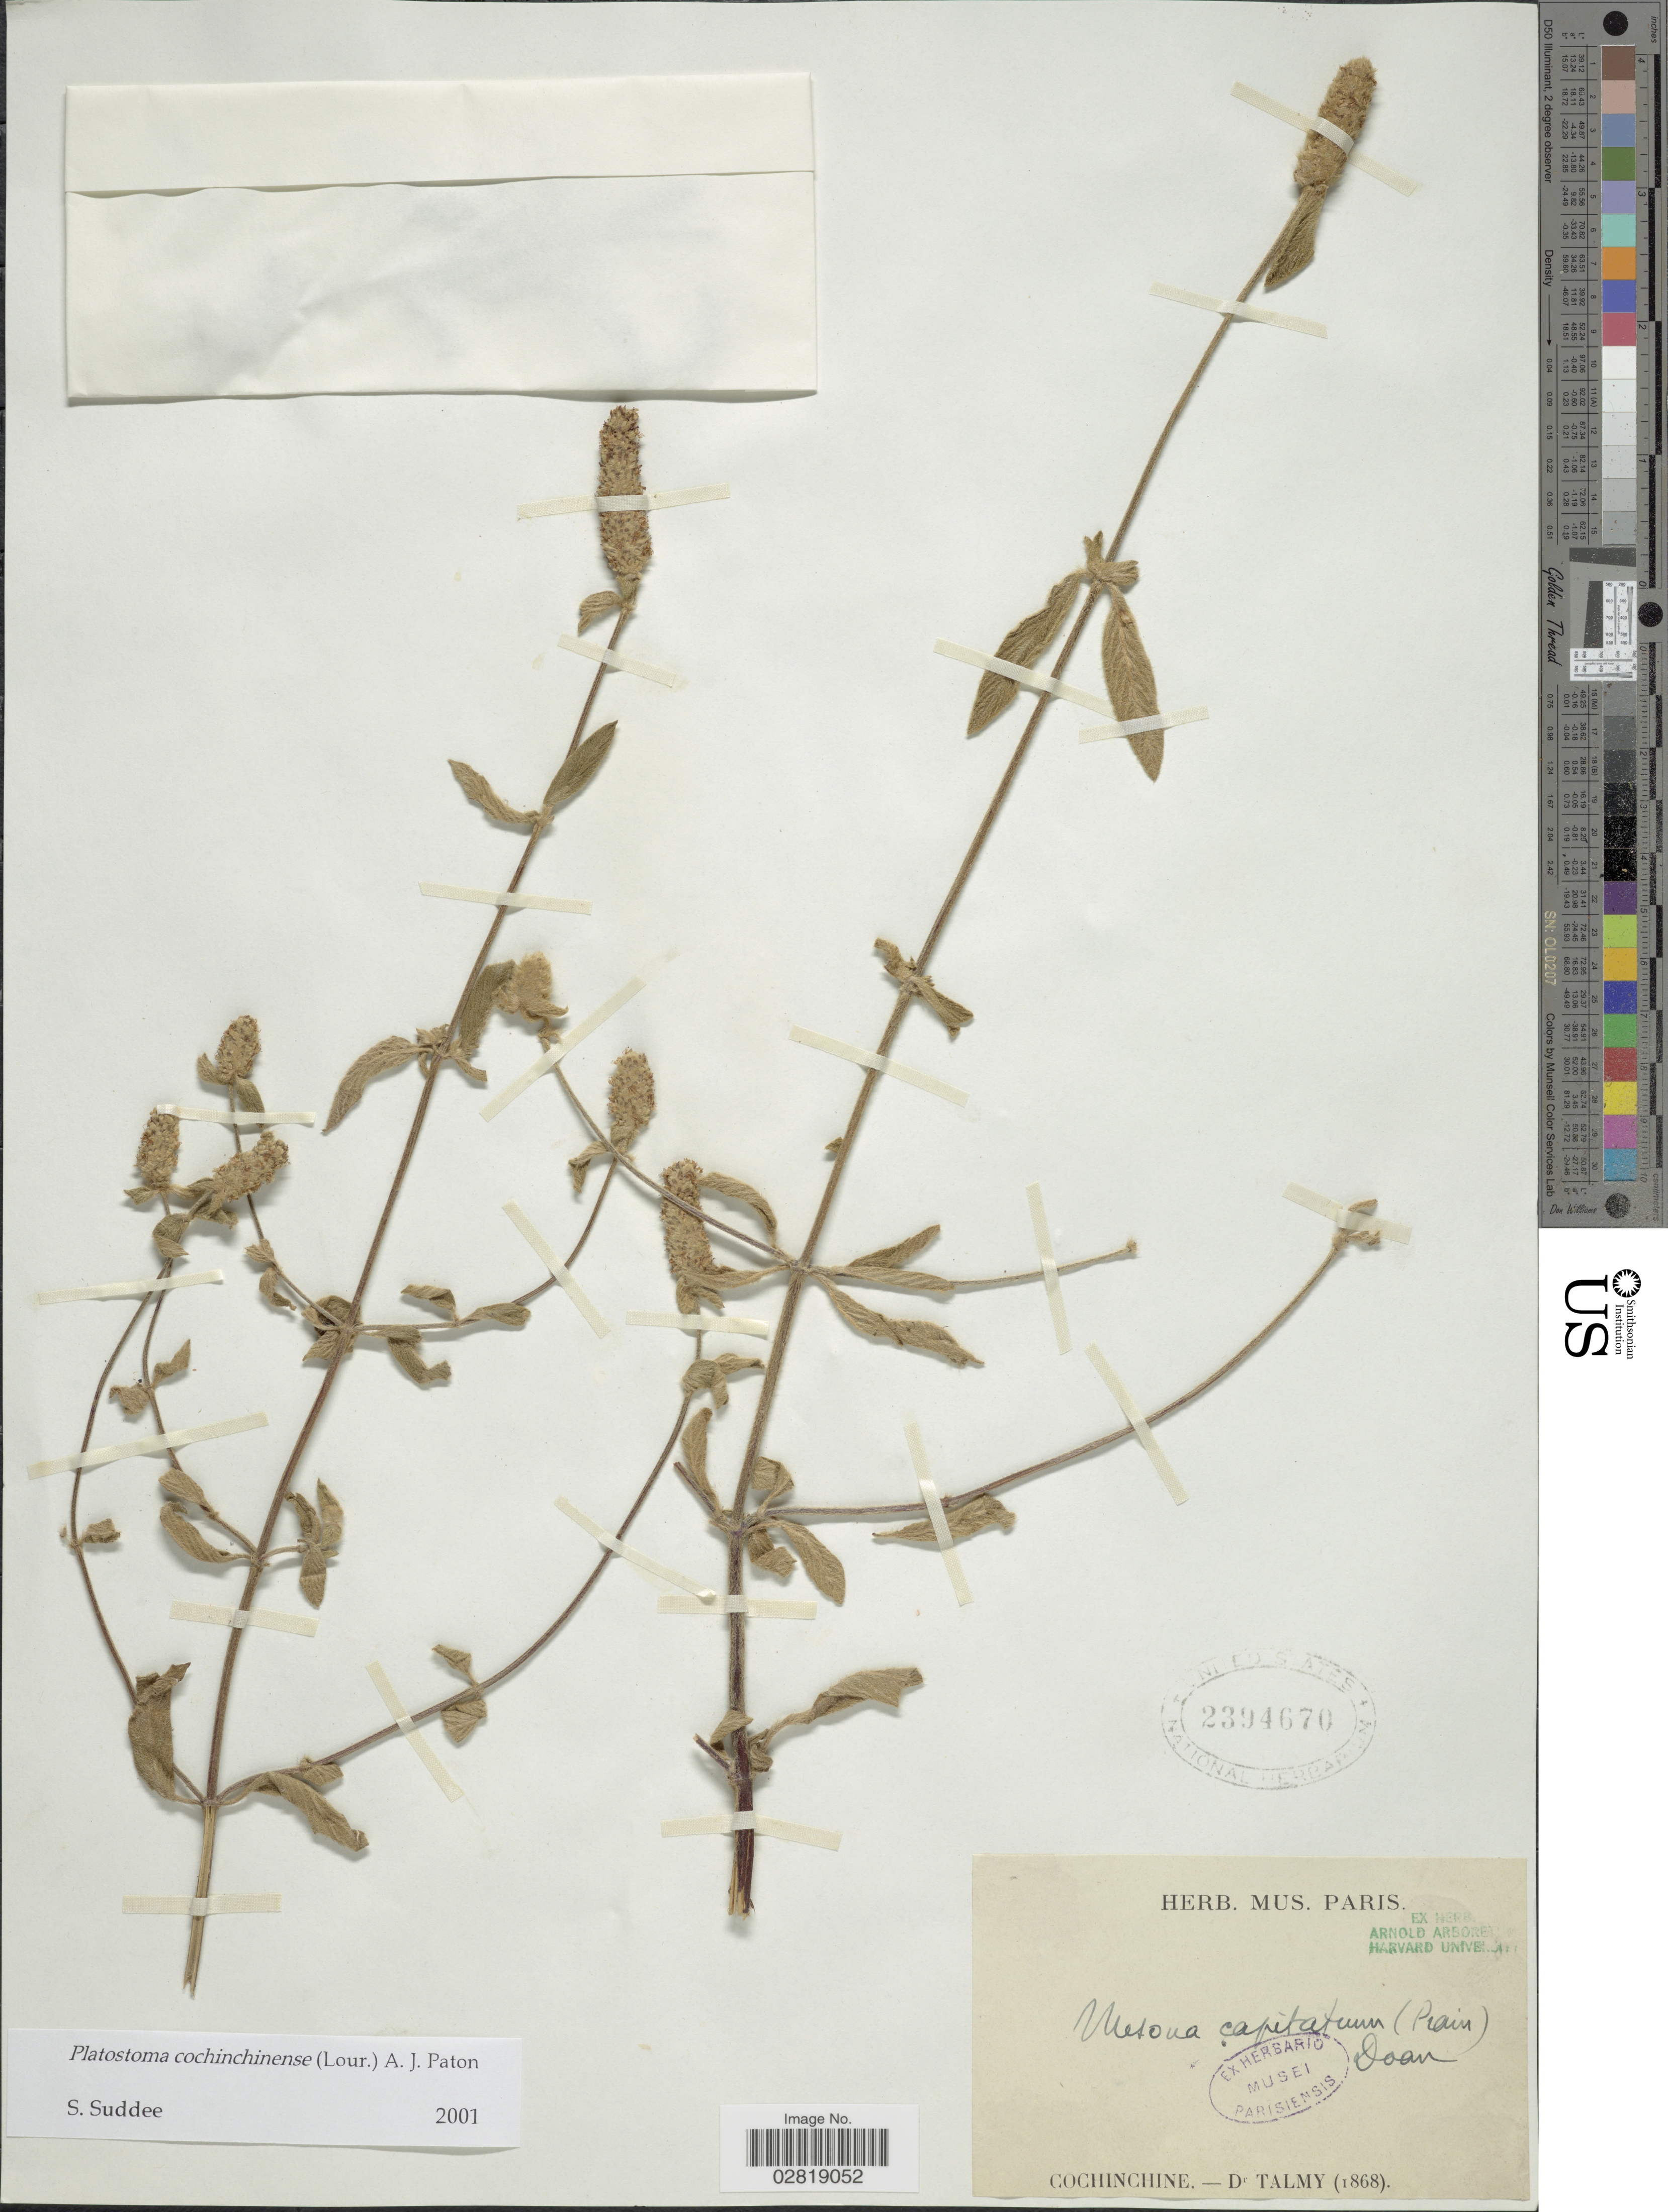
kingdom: Plantae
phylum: Tracheophyta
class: Magnoliopsida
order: Lamiales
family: Lamiaceae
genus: Platostoma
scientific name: Platostoma cochinchinense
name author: (Lour.) A.J. Paton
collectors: -. Talmy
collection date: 1868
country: Vietnam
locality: Cochinchine.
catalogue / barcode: US 2394670